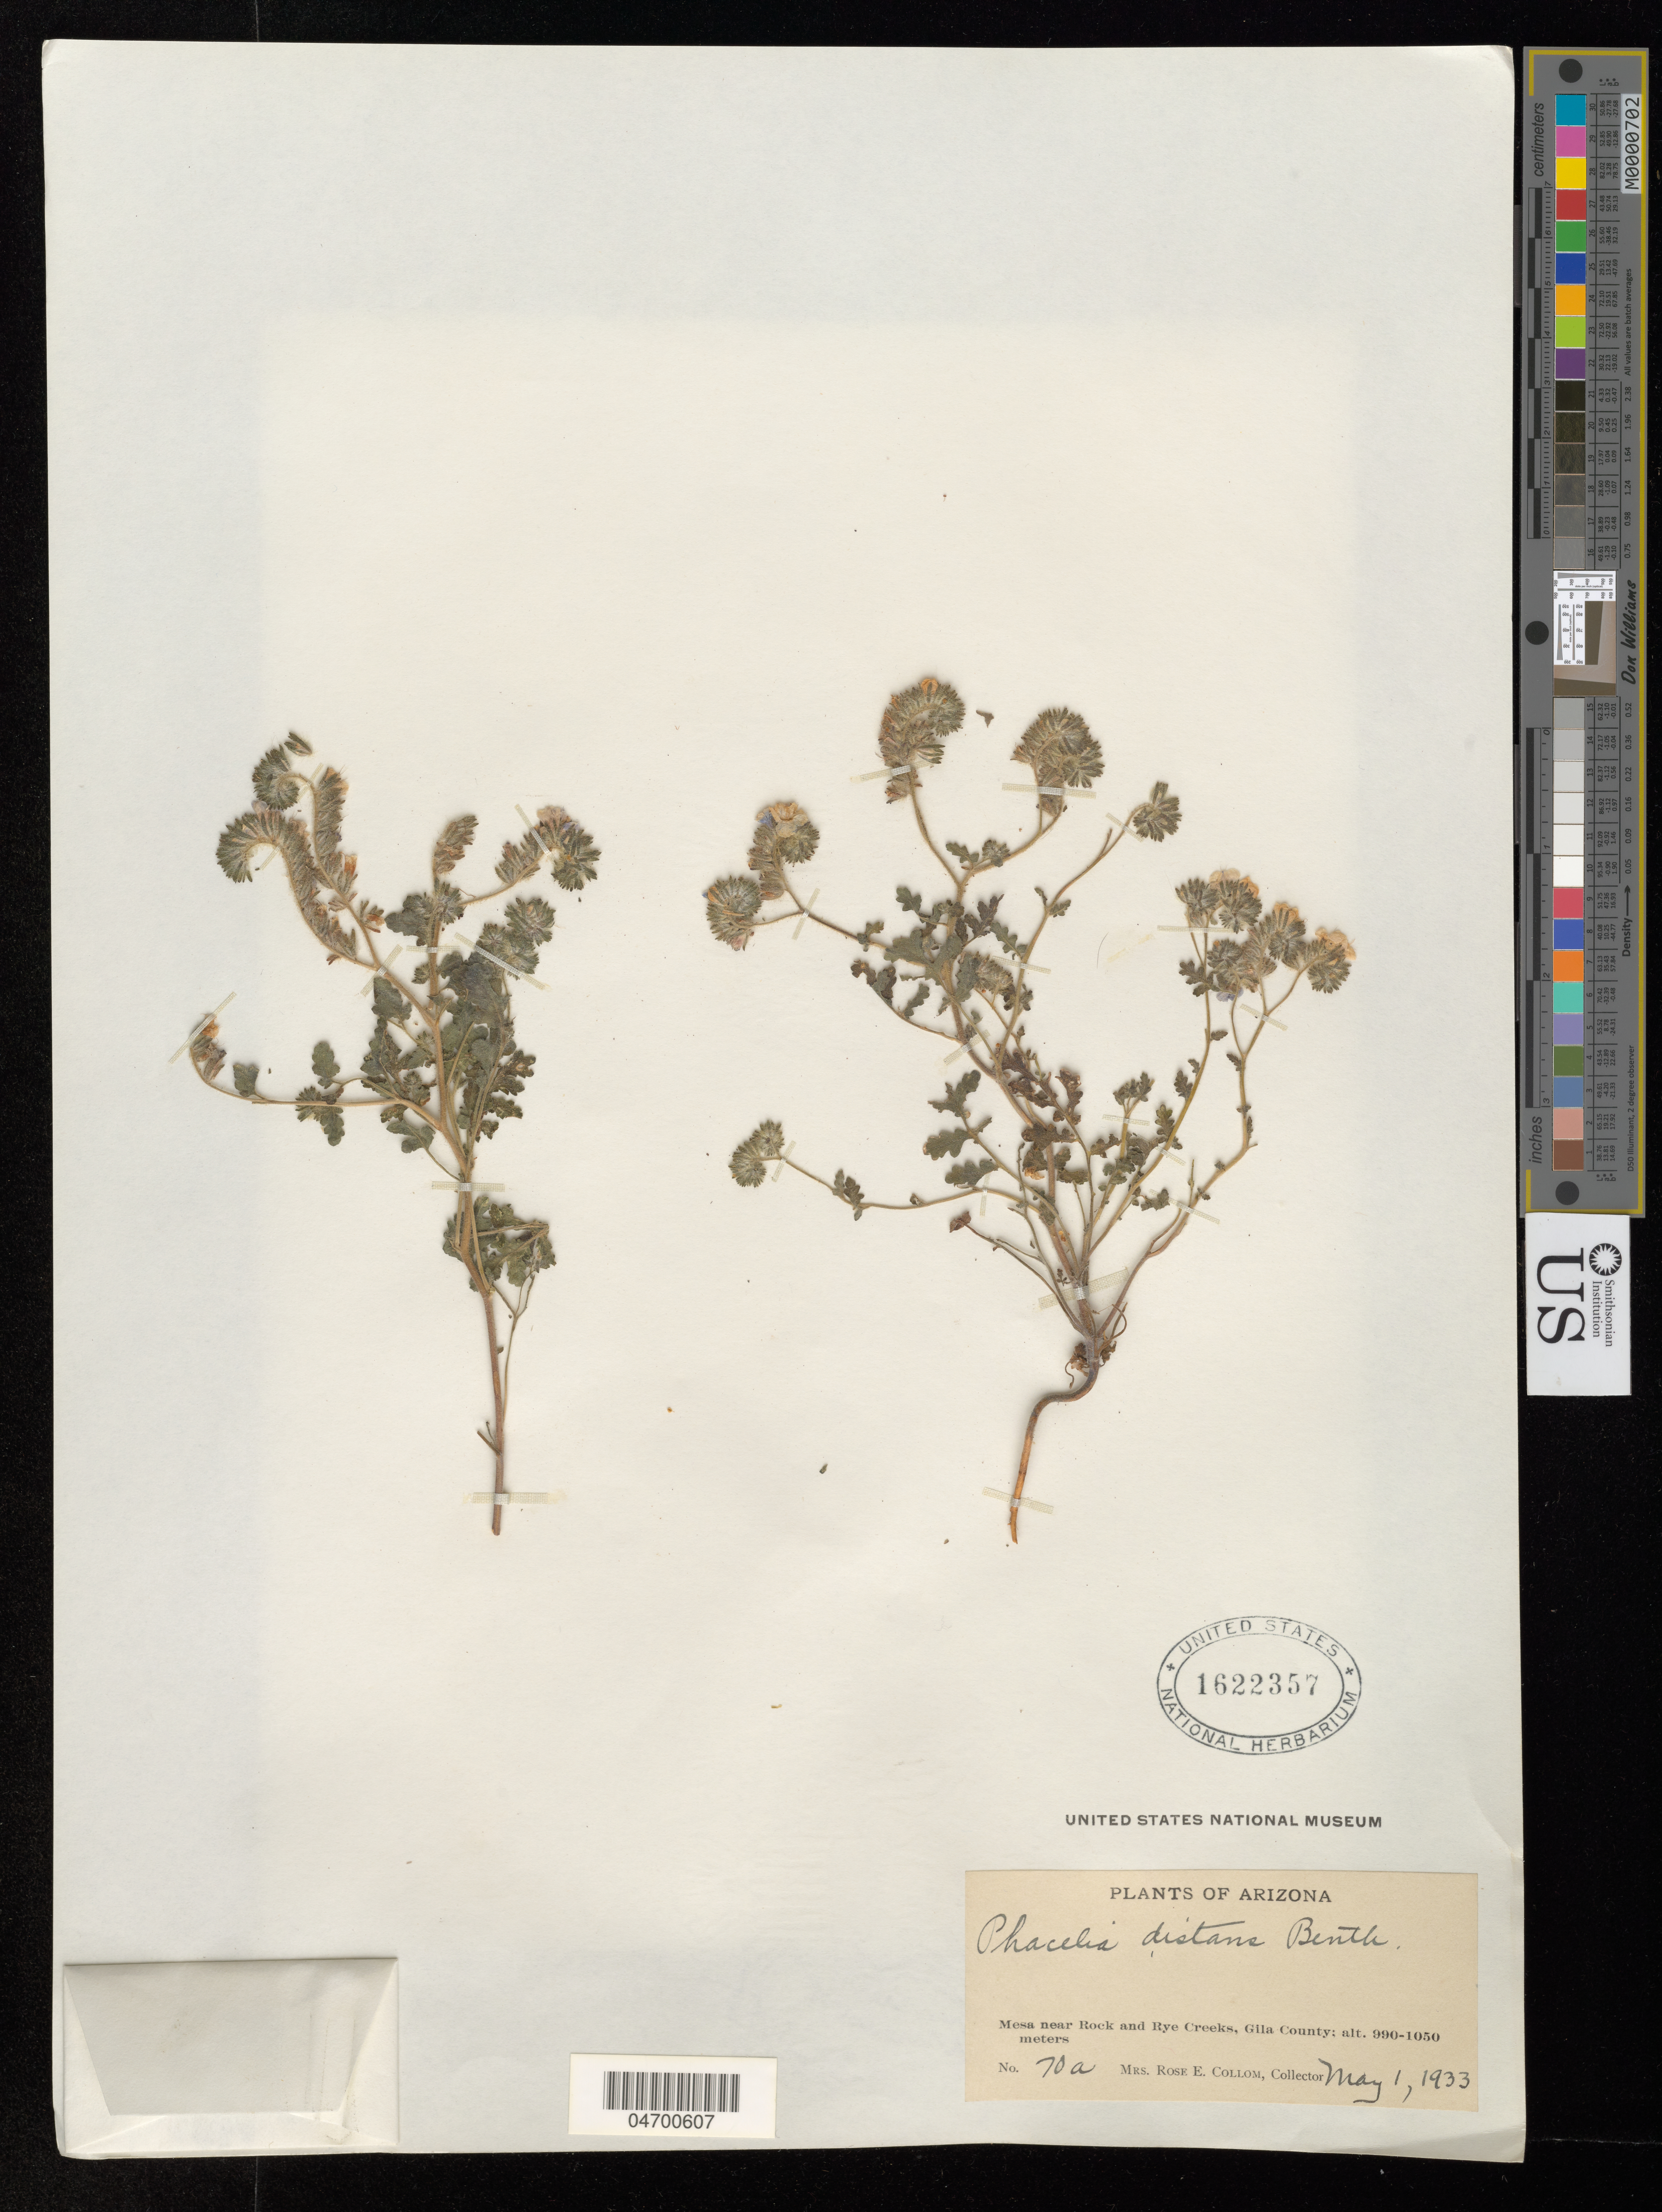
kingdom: Plantae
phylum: Tracheophyta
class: Magnoliopsida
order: Boraginales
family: Hydrophyllaceae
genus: Phacelia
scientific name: Phacelia distans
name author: Benth.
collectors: R. E. Collom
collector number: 70a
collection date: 1933-05-01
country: United States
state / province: Arizona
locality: Mesa near Rock and Rye Creeks, Gila County.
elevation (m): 990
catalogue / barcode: US 1622357